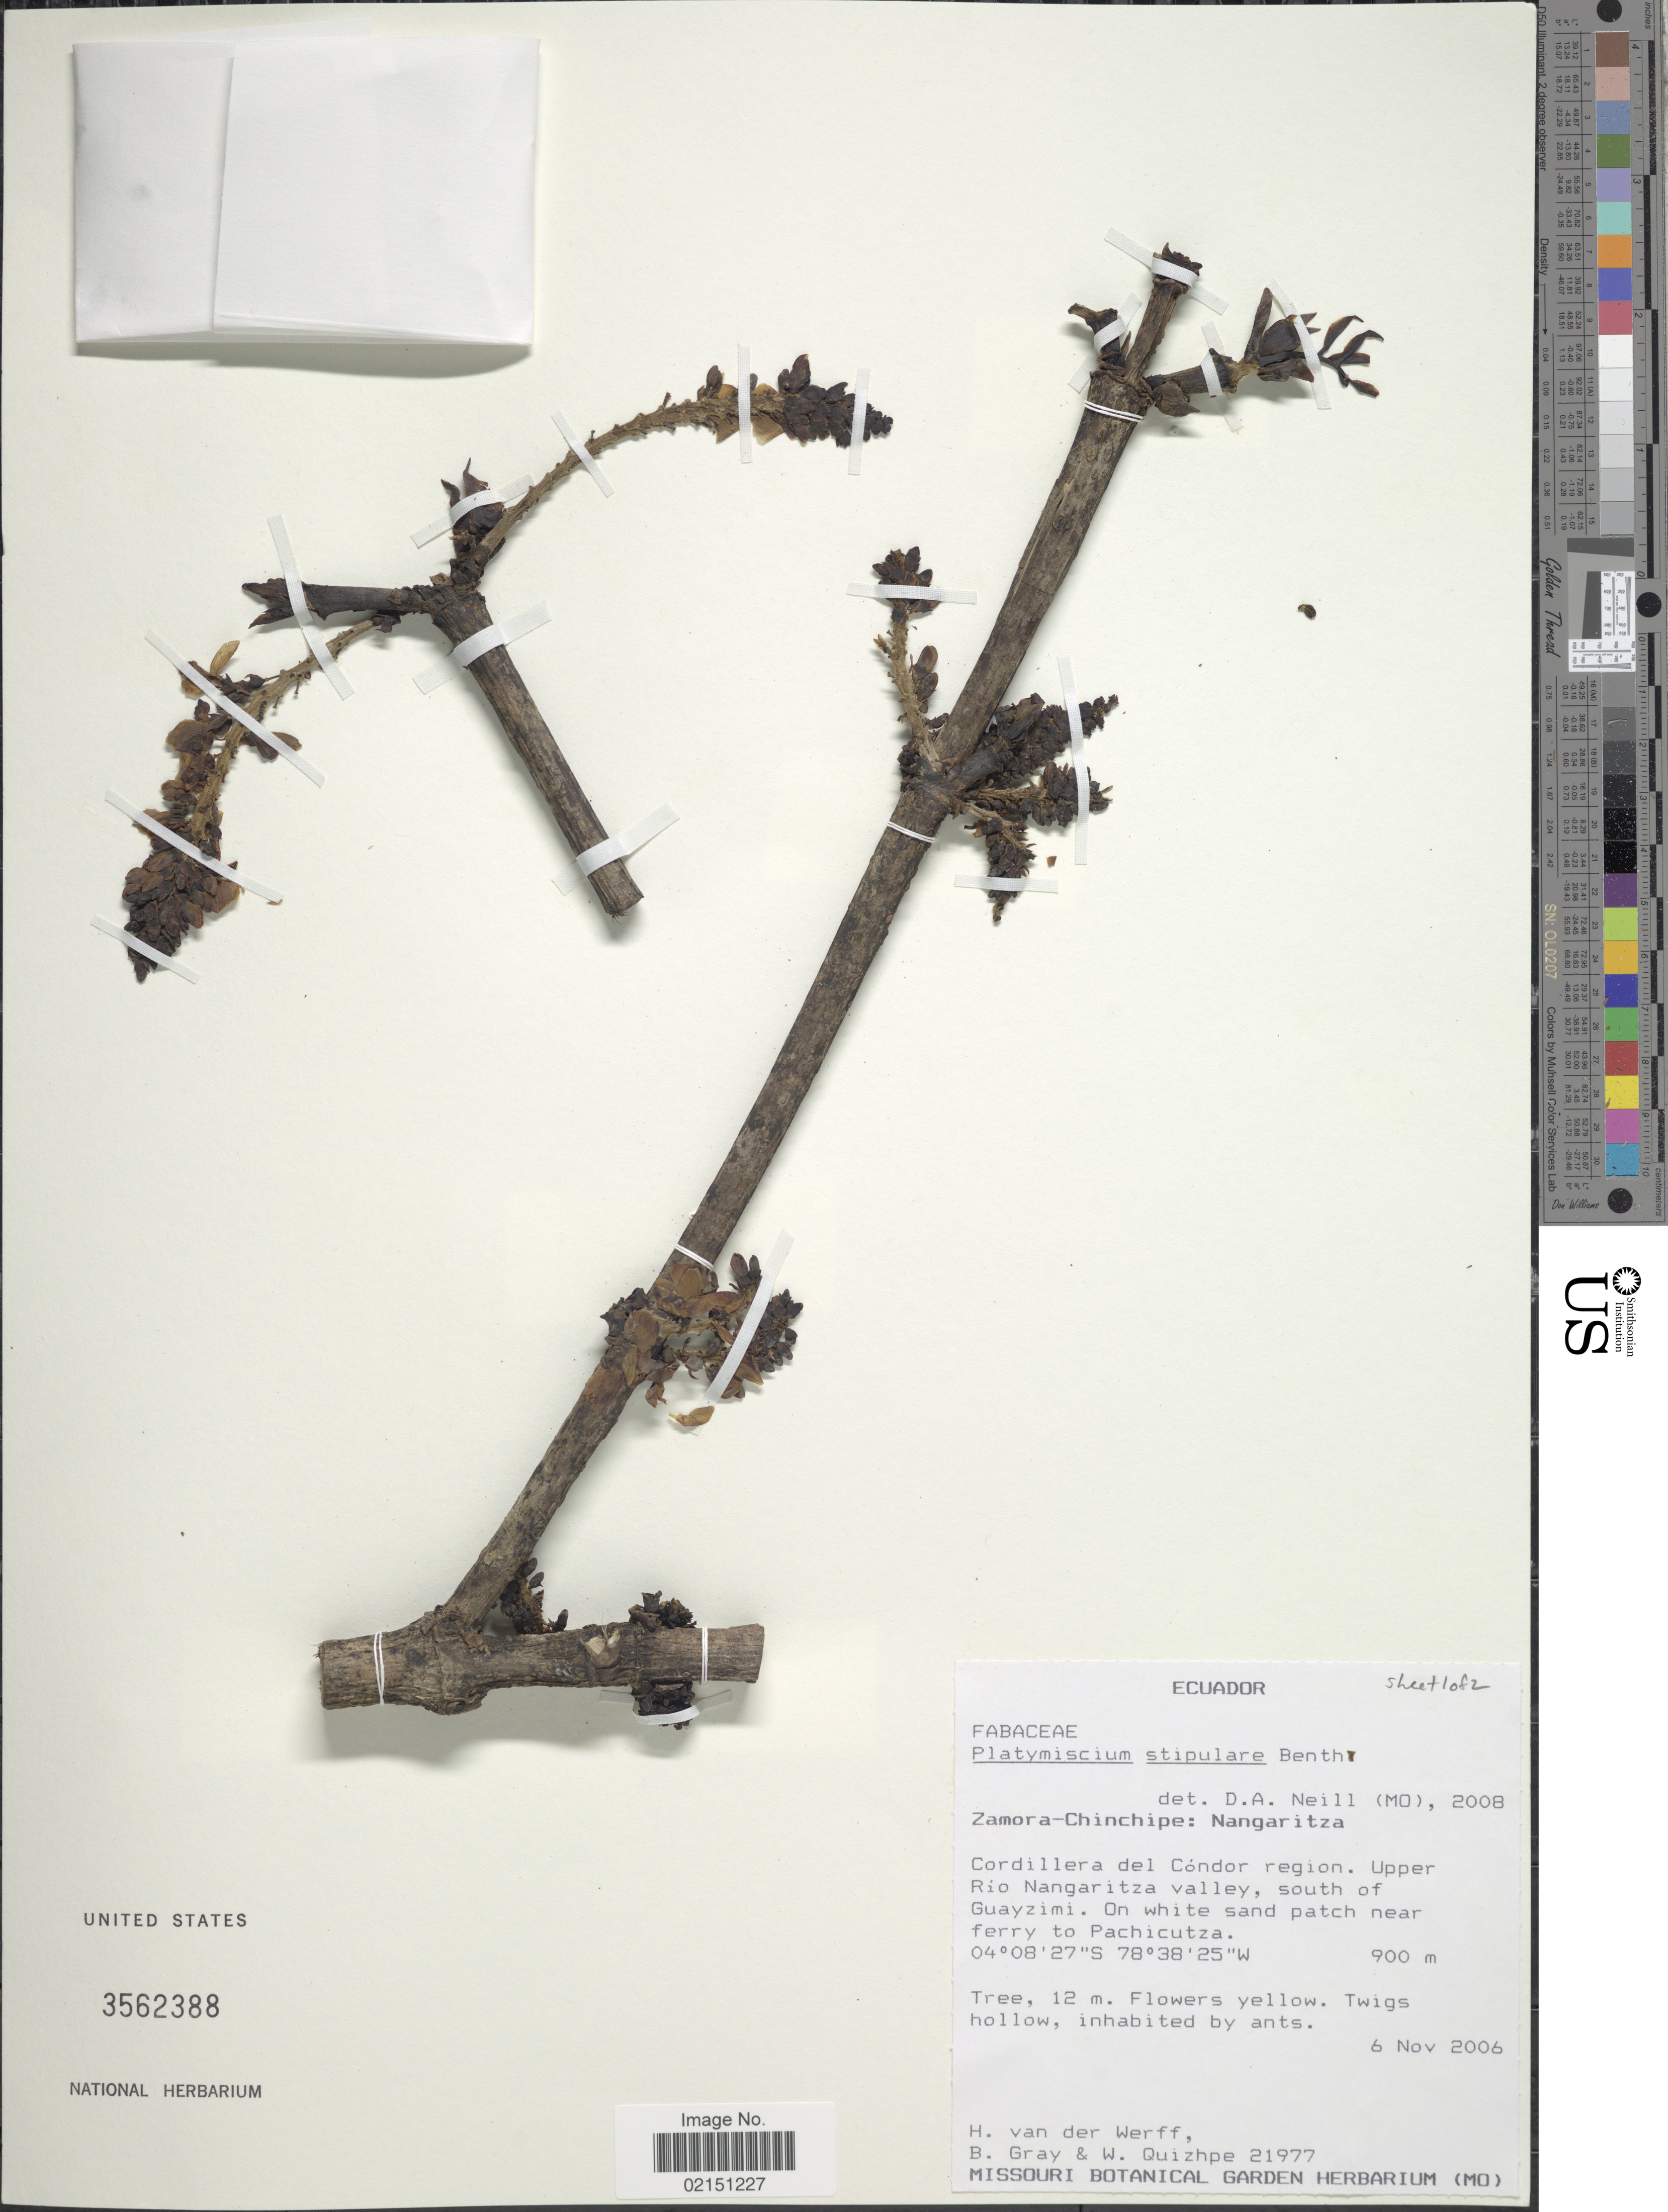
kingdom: Plantae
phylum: Tracheophyta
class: Magnoliopsida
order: Fabales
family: Fabaceae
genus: Platymiscium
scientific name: Platymiscium stipulare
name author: Benth.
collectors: H. van der Werff, B. Gray & W. Quizhpe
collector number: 21977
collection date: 2006-11-06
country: Ecuador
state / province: Zamora-Chinchipe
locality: Nangaritza. Cordillera del Condor region. Upper Rio nangaritza valley, south of Guayzimi. On white sand patch near ferry to Pachicutza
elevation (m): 900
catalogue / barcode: US 3562388